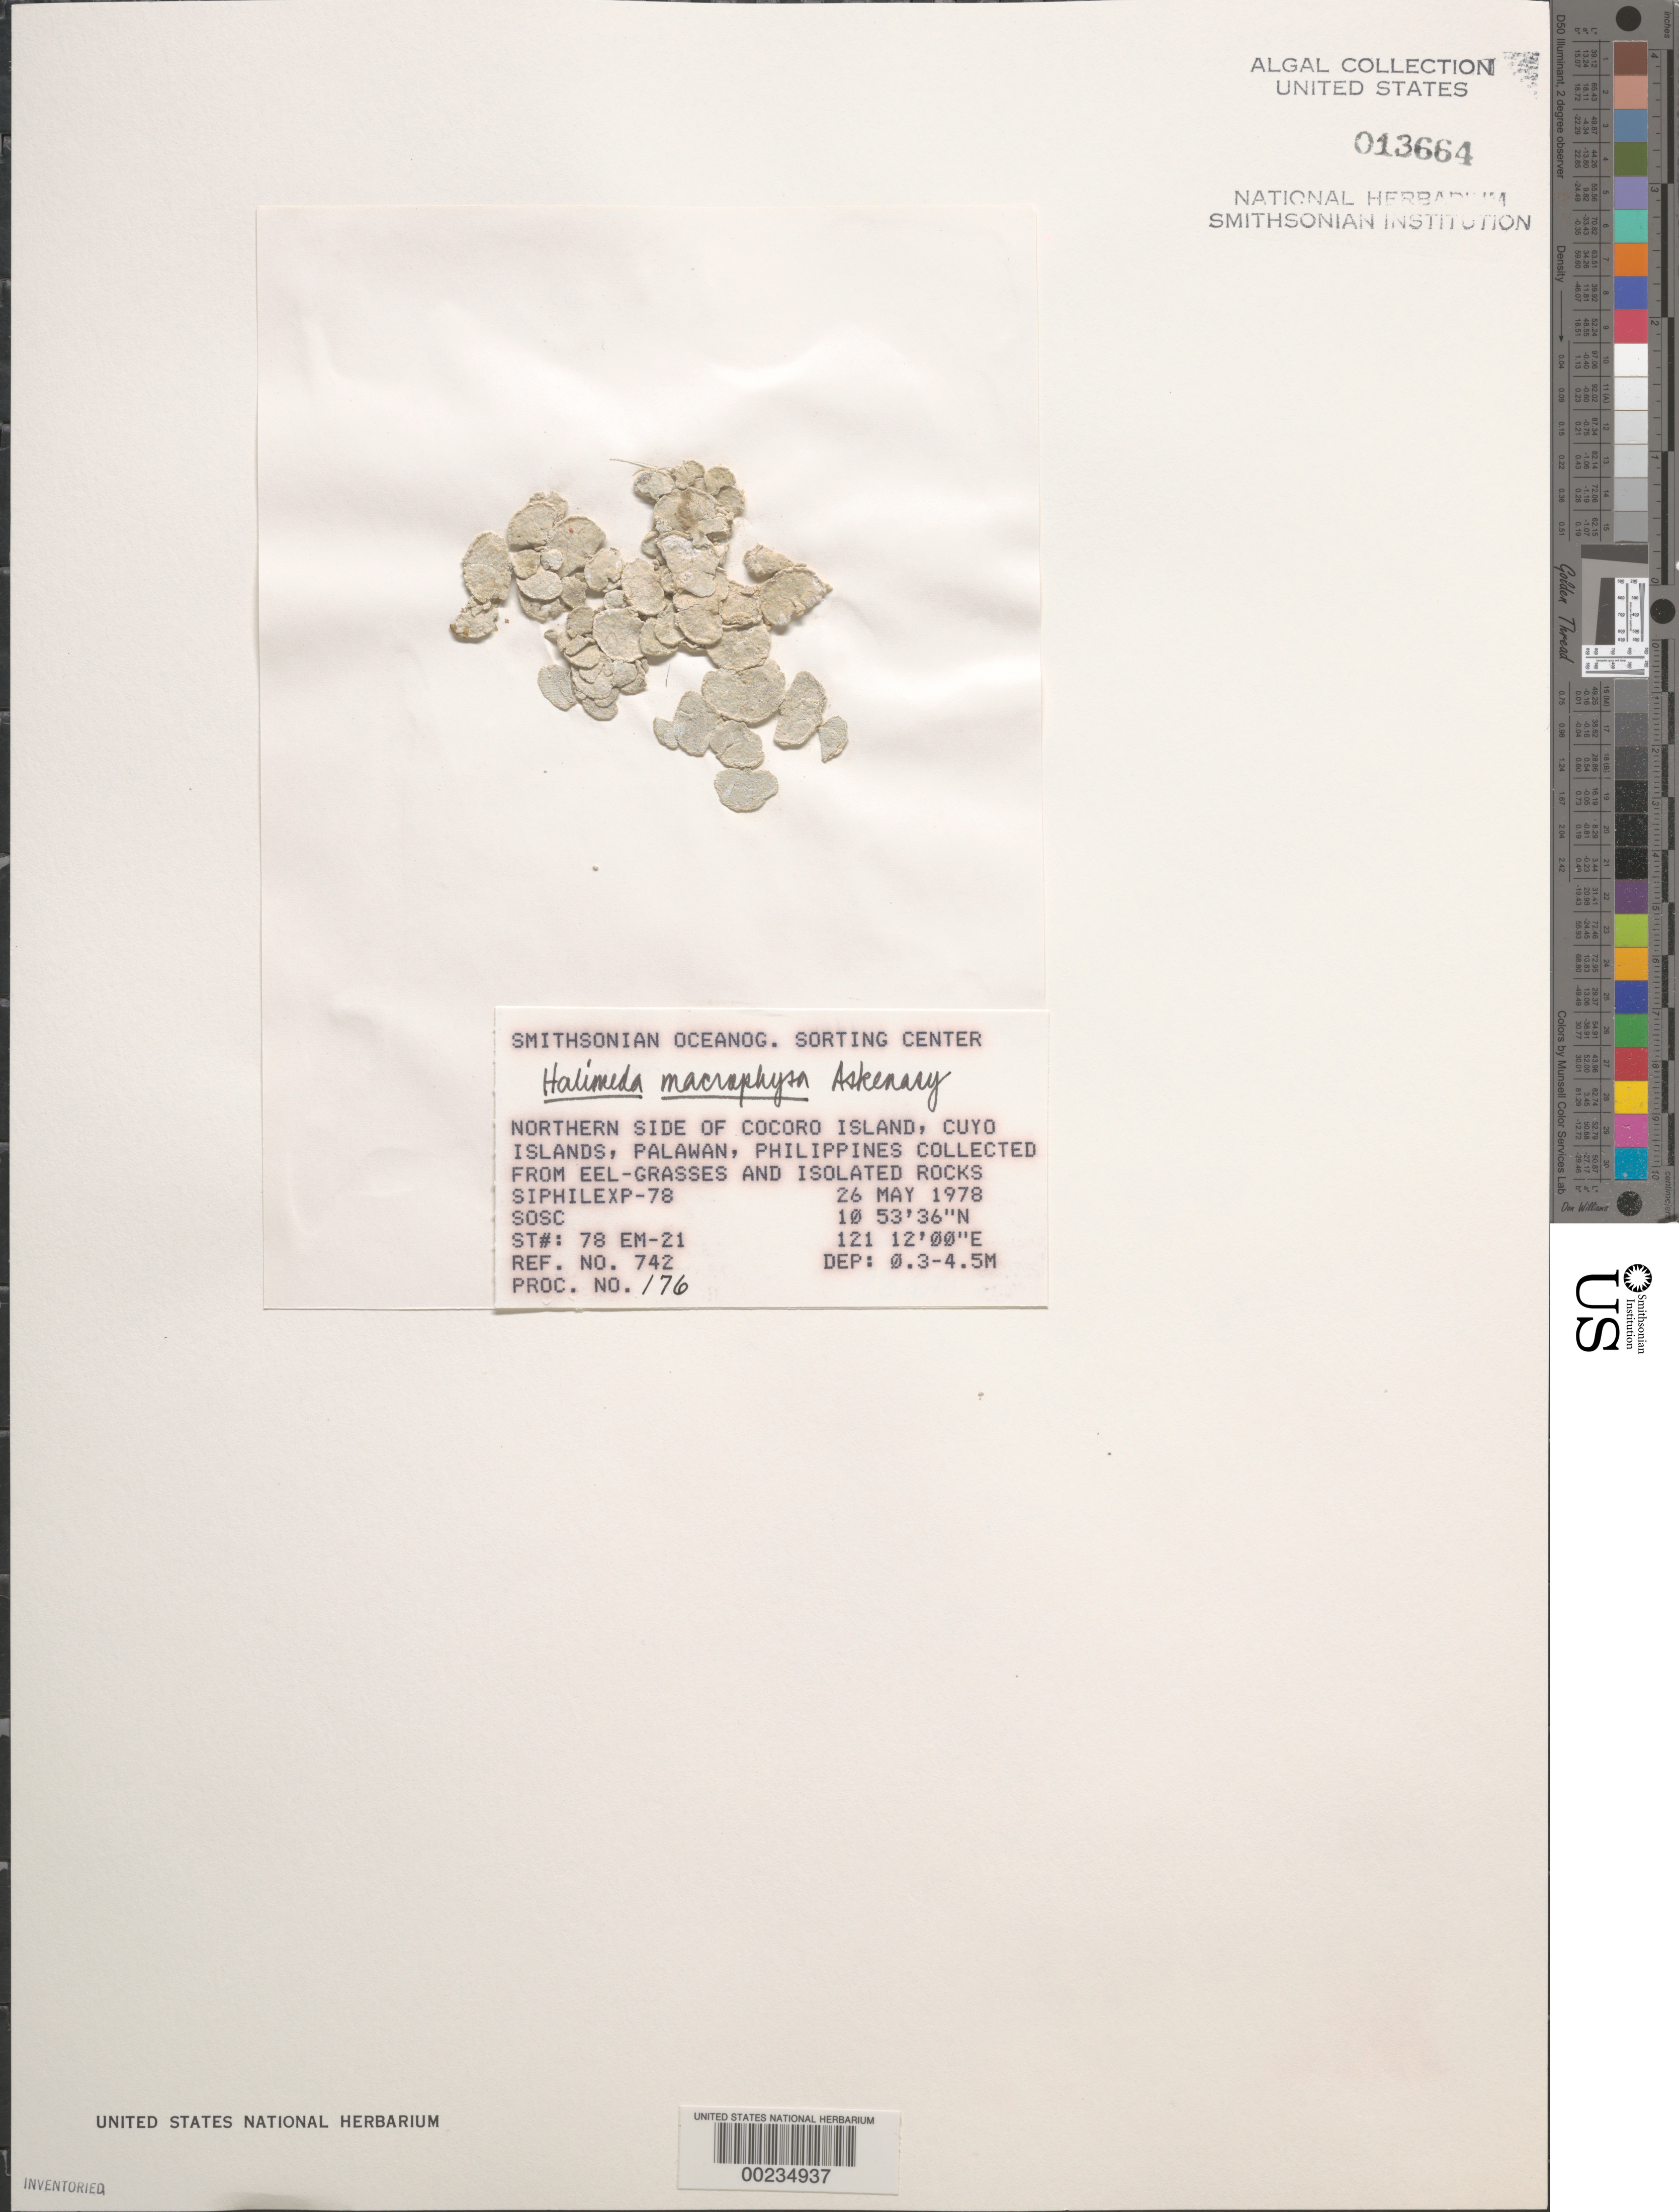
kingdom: Plantae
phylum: Chlorophyta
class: Ulvophyceae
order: Bryopsidales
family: Halimedaceae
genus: Halimeda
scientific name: Halimeda macrophysa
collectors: SOSC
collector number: Station 78 Em-21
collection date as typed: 26 May 1978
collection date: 1978-05-26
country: Philippines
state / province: Mimaropa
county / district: Palawan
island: Cocoro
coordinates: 10 53' 36" N, 121 12' 00" E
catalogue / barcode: US 13664